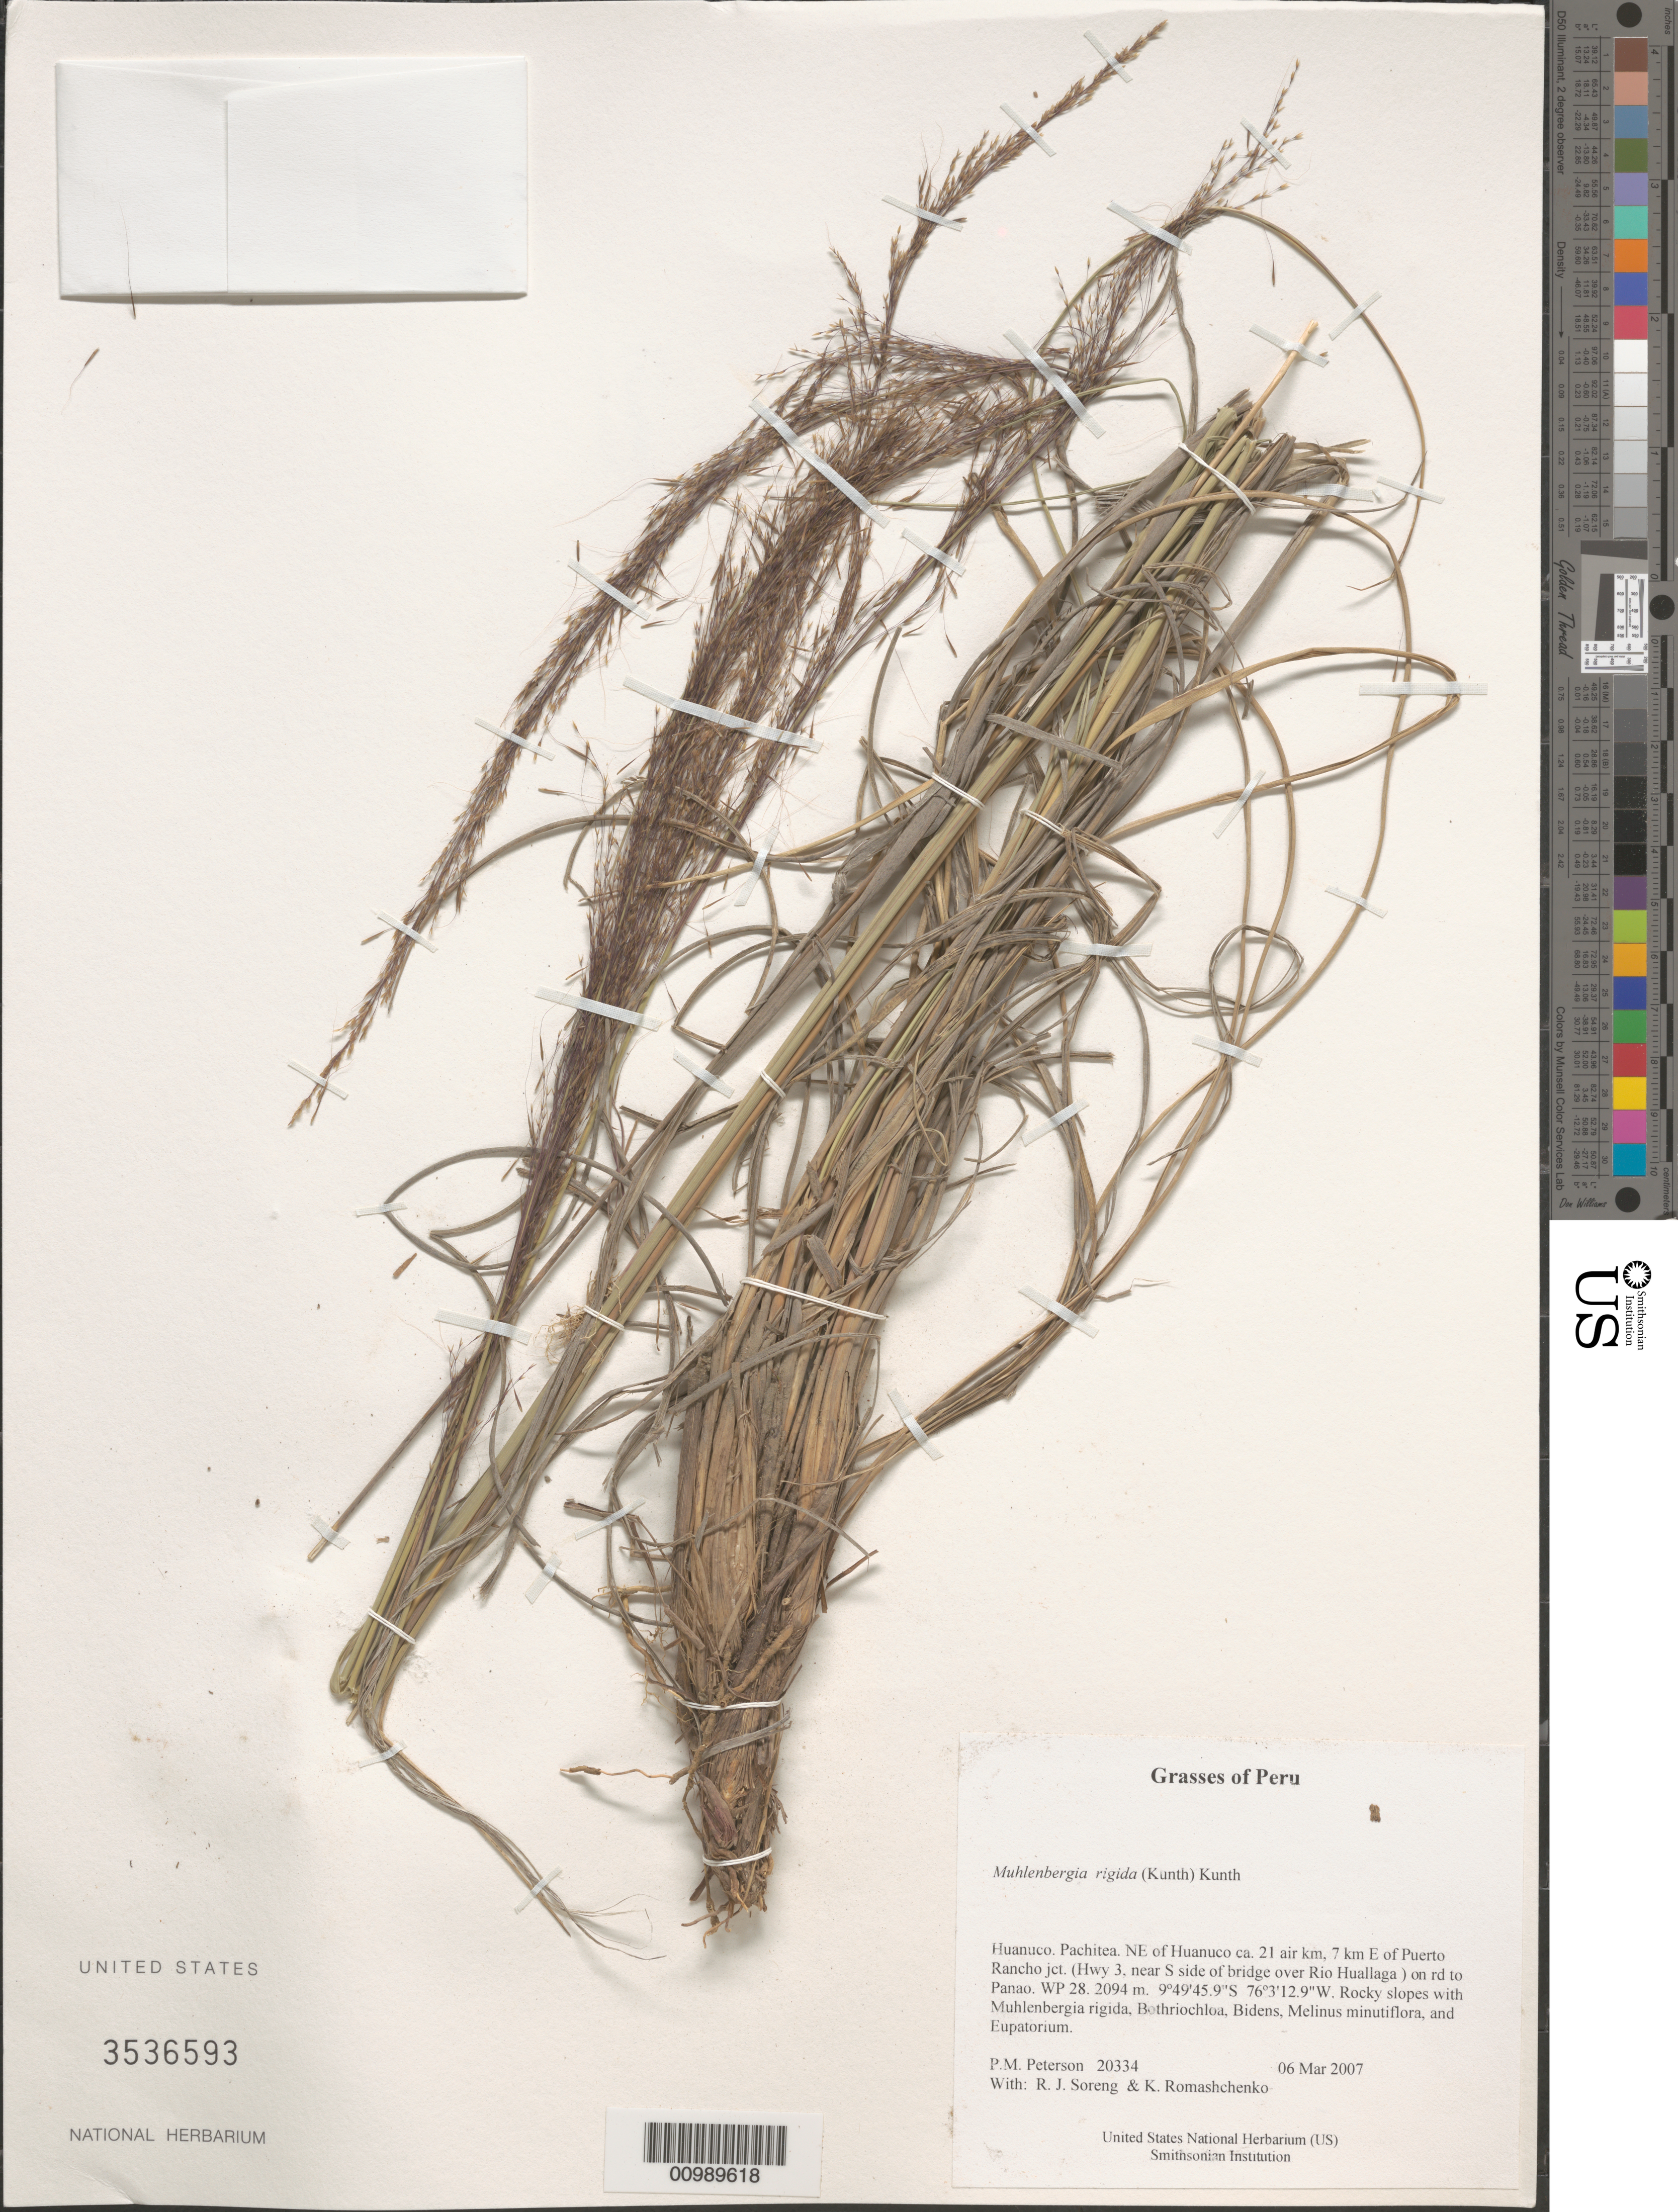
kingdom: Plantae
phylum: Tracheophyta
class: Liliopsida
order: Poales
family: Poaceae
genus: Muhlenbergia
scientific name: Muhlenbergia rigida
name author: (Kunth) Kunth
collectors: P. M. Peterson, R. J. Soreng & K. Romashchenko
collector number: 20334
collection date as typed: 06 Mar 2007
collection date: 2007-03-06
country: Peru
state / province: Huánuco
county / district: Pachitea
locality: NE of Huanuco ca. 21 air km, 7 km E of Puerto Rancho jct. (Hwy 3, near S side of bridge over Rio Huallaga ) on rd to Panao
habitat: Rocky slopes with Muhlenbergia rigida, Bothriochloa, Bidens, Melinus minutiflora, and Eupatorium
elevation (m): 2094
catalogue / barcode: US 3536593